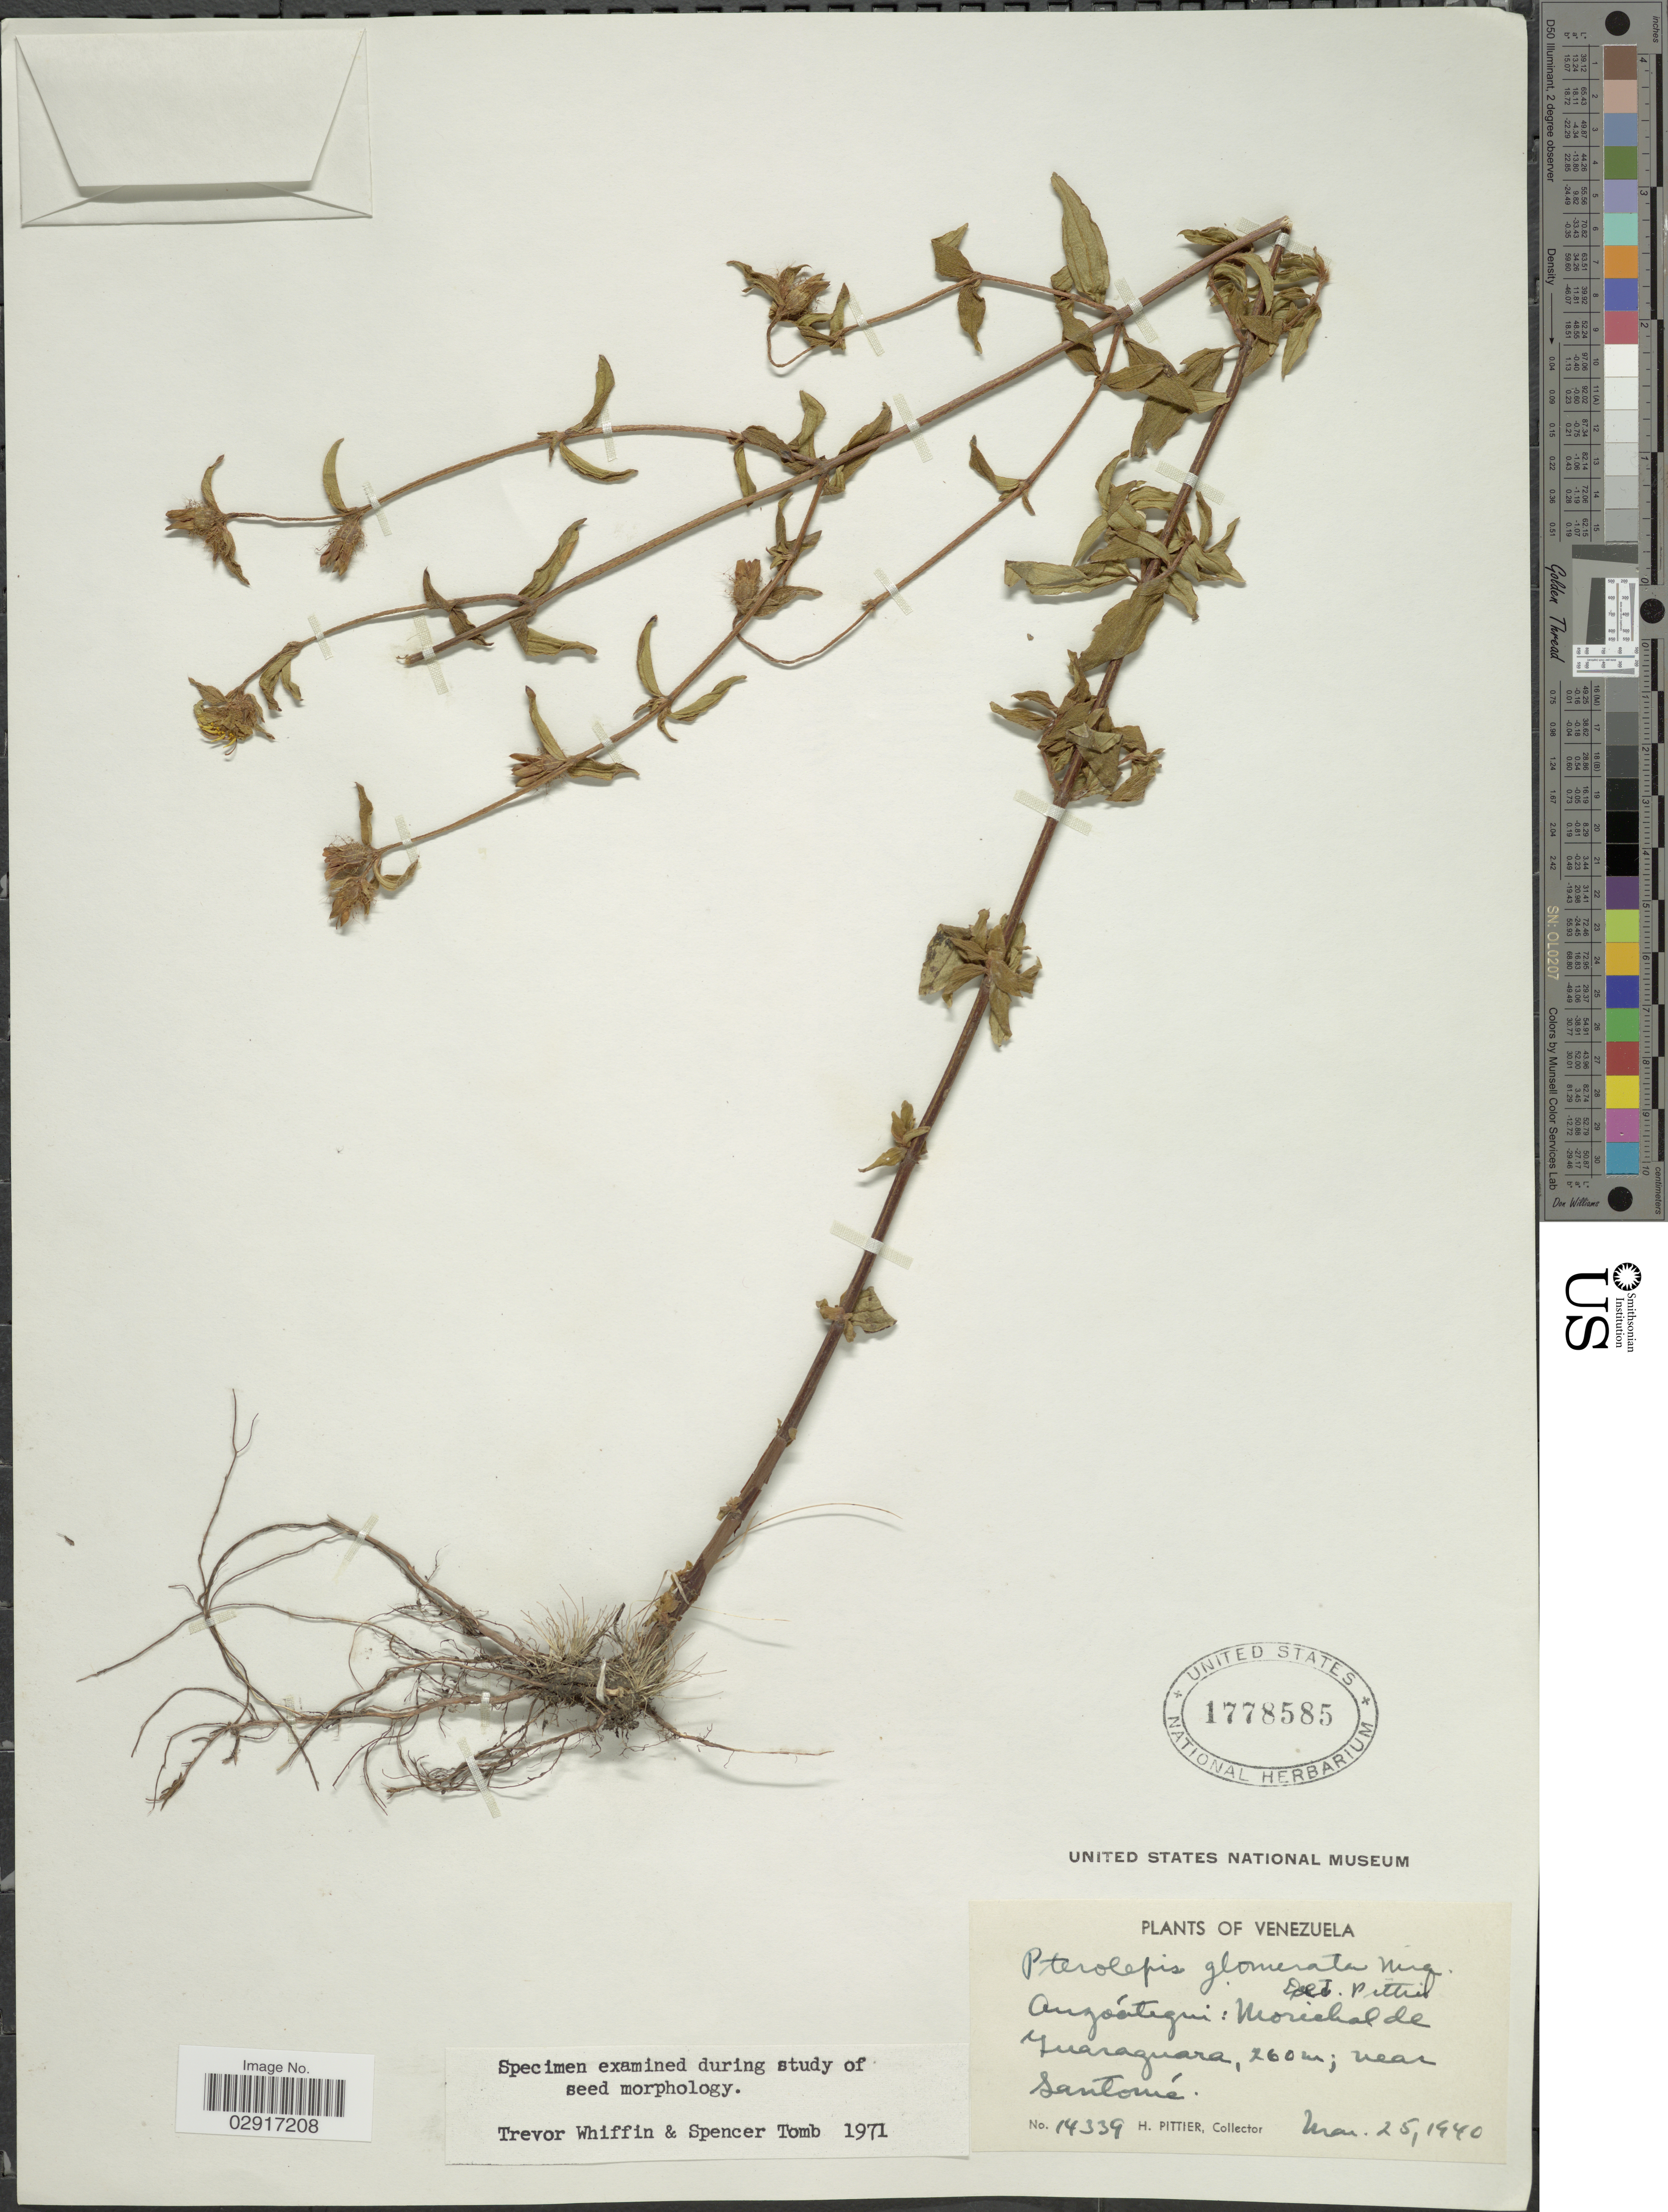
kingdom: Plantae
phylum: Tracheophyta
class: Magnoliopsida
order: Myrtales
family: Melastomataceae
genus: Pterolepis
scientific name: Pterolepis glomerata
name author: (Rottb.) Miq.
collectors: H. F. Pittier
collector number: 14339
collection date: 1940-03-25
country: Venezuela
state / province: Anzoategui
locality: Morichal de Guaraguara, near Santomé.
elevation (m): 260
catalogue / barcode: US 1778585